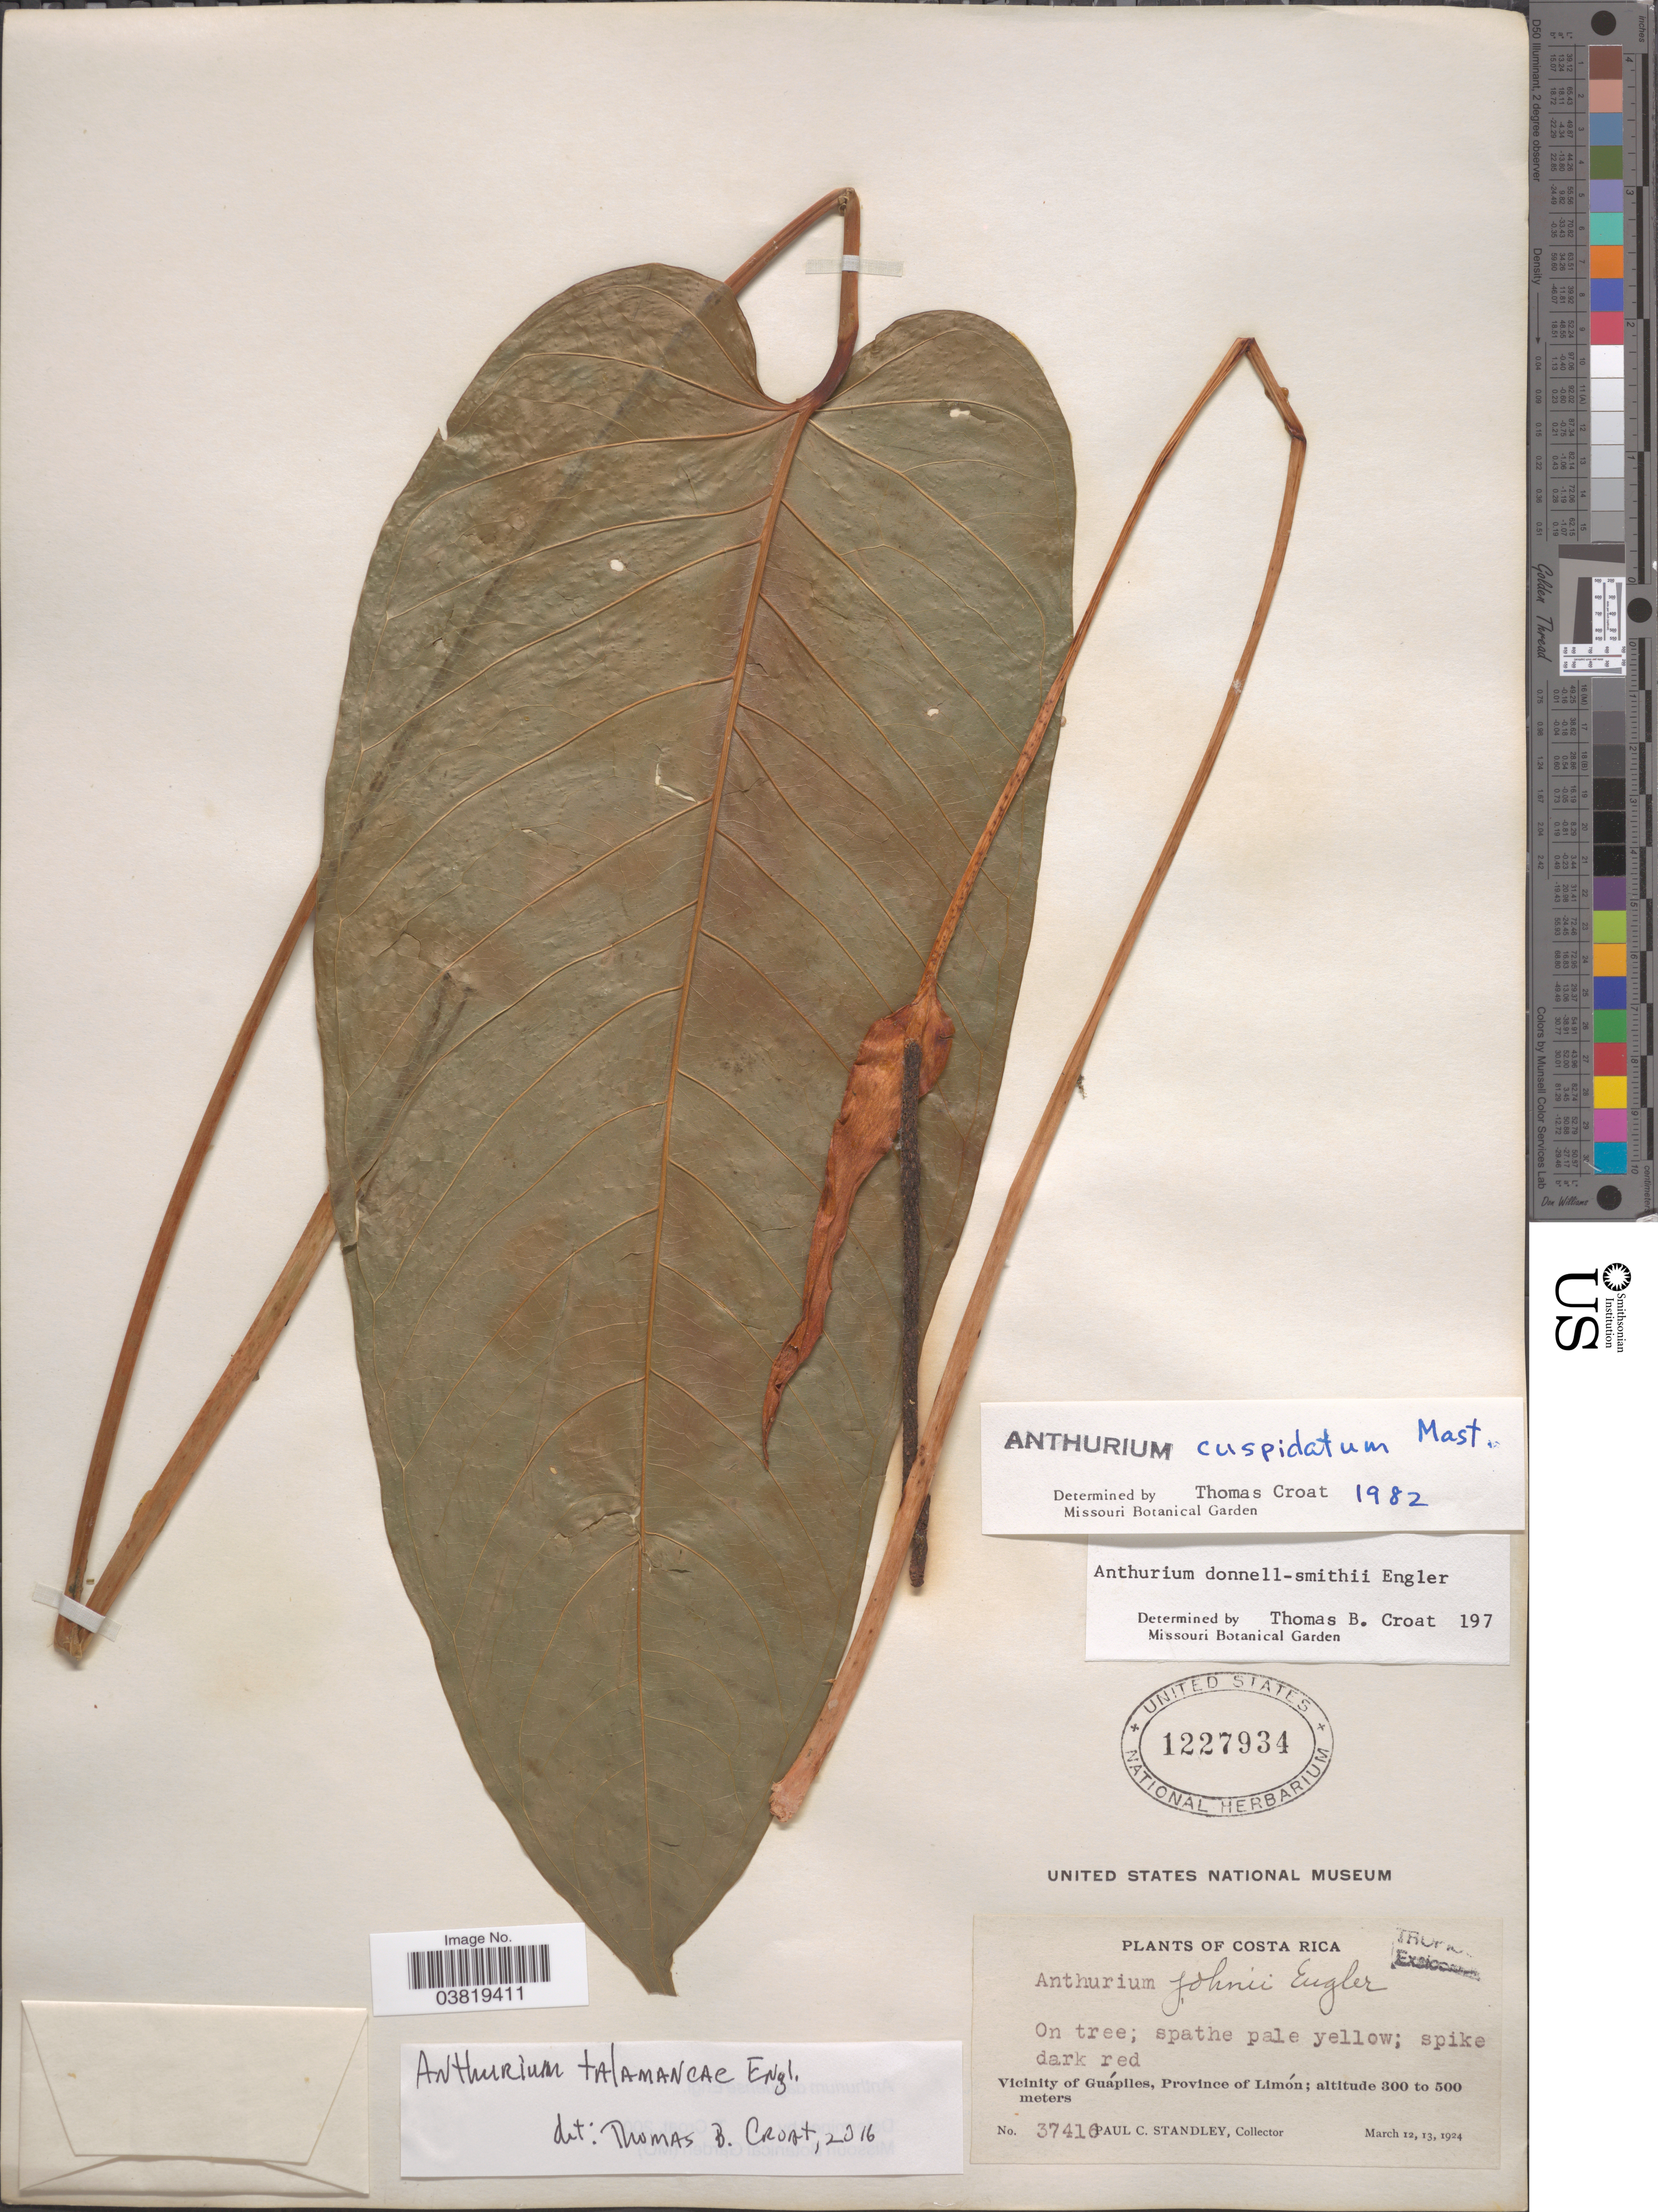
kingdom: Plantae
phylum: Tracheophyta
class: Liliopsida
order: Alismatales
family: Araceae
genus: Anthurium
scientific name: Anthurium talamancae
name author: Engl.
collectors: P. C. Standley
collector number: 37410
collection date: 1924-03-12/1924-03-13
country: Costa Rica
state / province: Limón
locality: Vicinity of Guápiles.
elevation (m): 300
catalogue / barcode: US 1227934